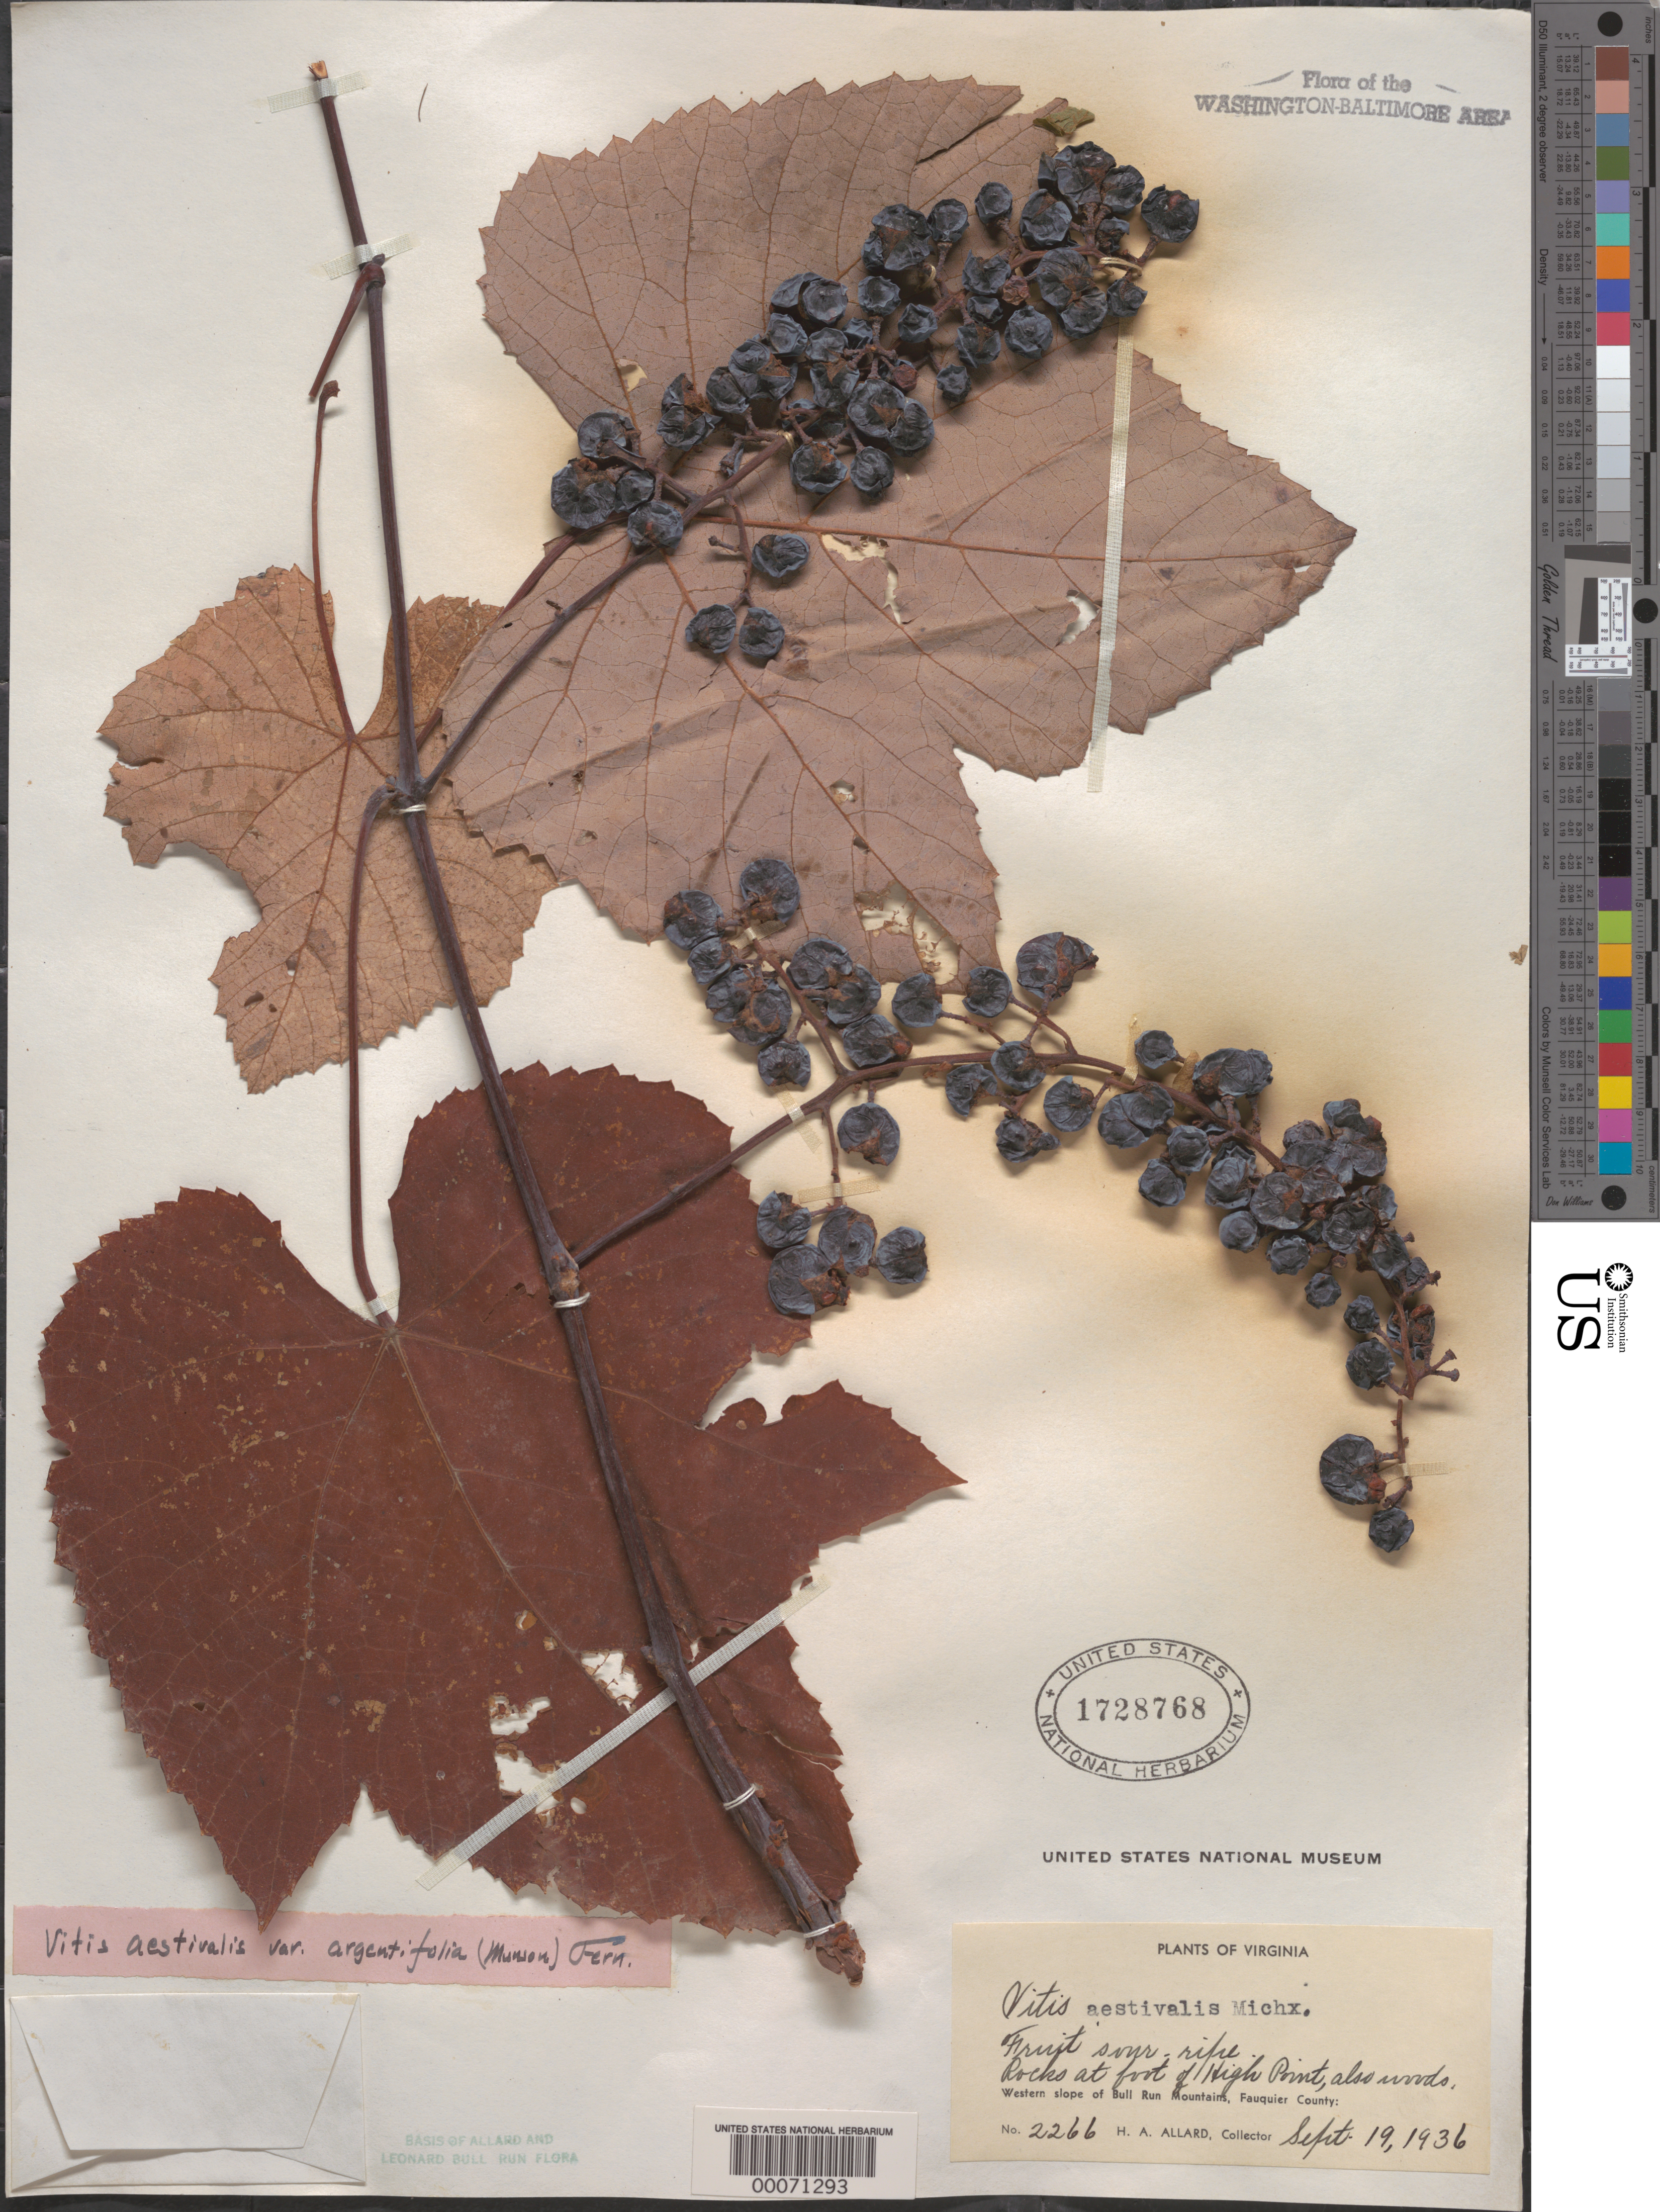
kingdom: Plantae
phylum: Tracheophyta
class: Magnoliopsida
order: Vitales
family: Vitaceae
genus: Vitis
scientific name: Vitis aestivalis var. argentifolia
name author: Michx.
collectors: H. A. Allard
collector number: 2266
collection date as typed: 19 Sep 1936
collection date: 1936-09-19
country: United States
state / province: Virginia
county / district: Fauquier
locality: High Point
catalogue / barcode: US 1728768